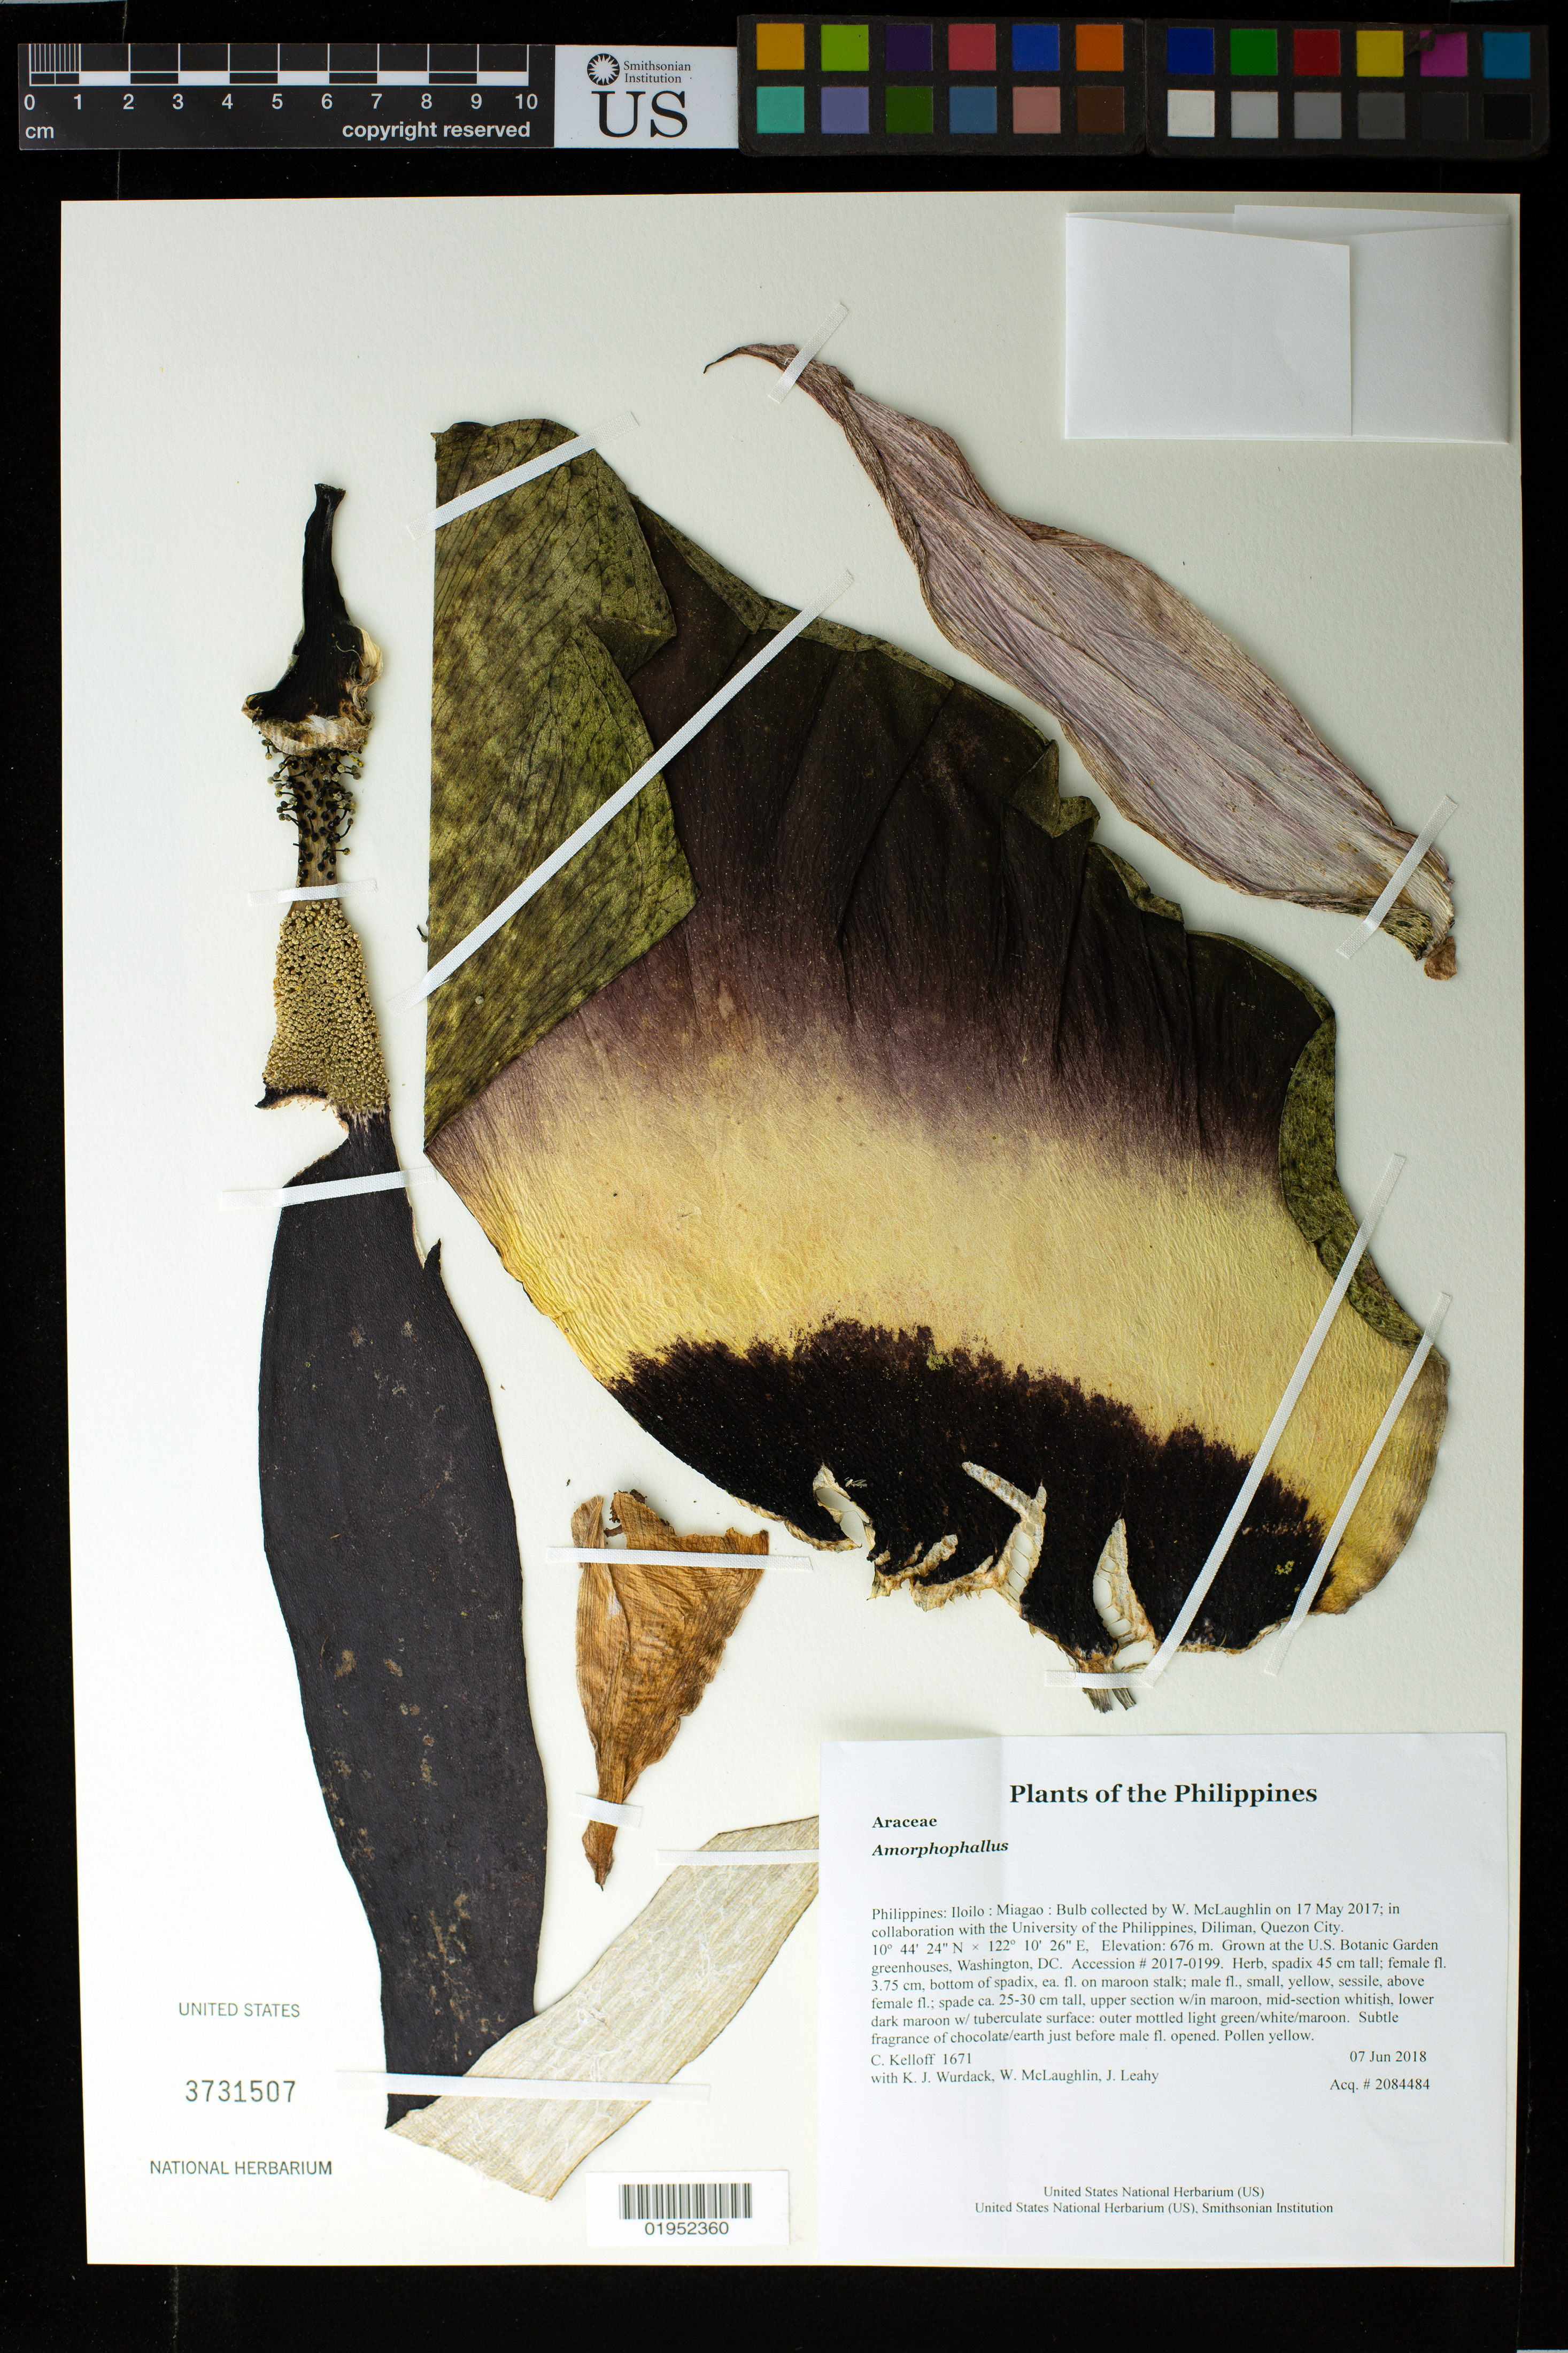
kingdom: Plantae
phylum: Tracheophyta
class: Liliopsida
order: Alismatales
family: Araceae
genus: Amorphophallus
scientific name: Amorphophallus sp.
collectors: C. L. Kelloff, K. Wurdack, W. McLaughlin & J. Leahy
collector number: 1671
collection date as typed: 7 Jun 2018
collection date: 2018-06-07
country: Philippines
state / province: Western Visayas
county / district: Iloilo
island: Panay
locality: Bulb collected by W. McLaughlin on 17 May 2017; in collaboration with the University of the Philippines, Diliman, Quezon City.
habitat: Grown at the U.S. Botanic Garden greenhouses, Washington, DC. Accession # 2017-0199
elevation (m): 676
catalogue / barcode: US 3731507